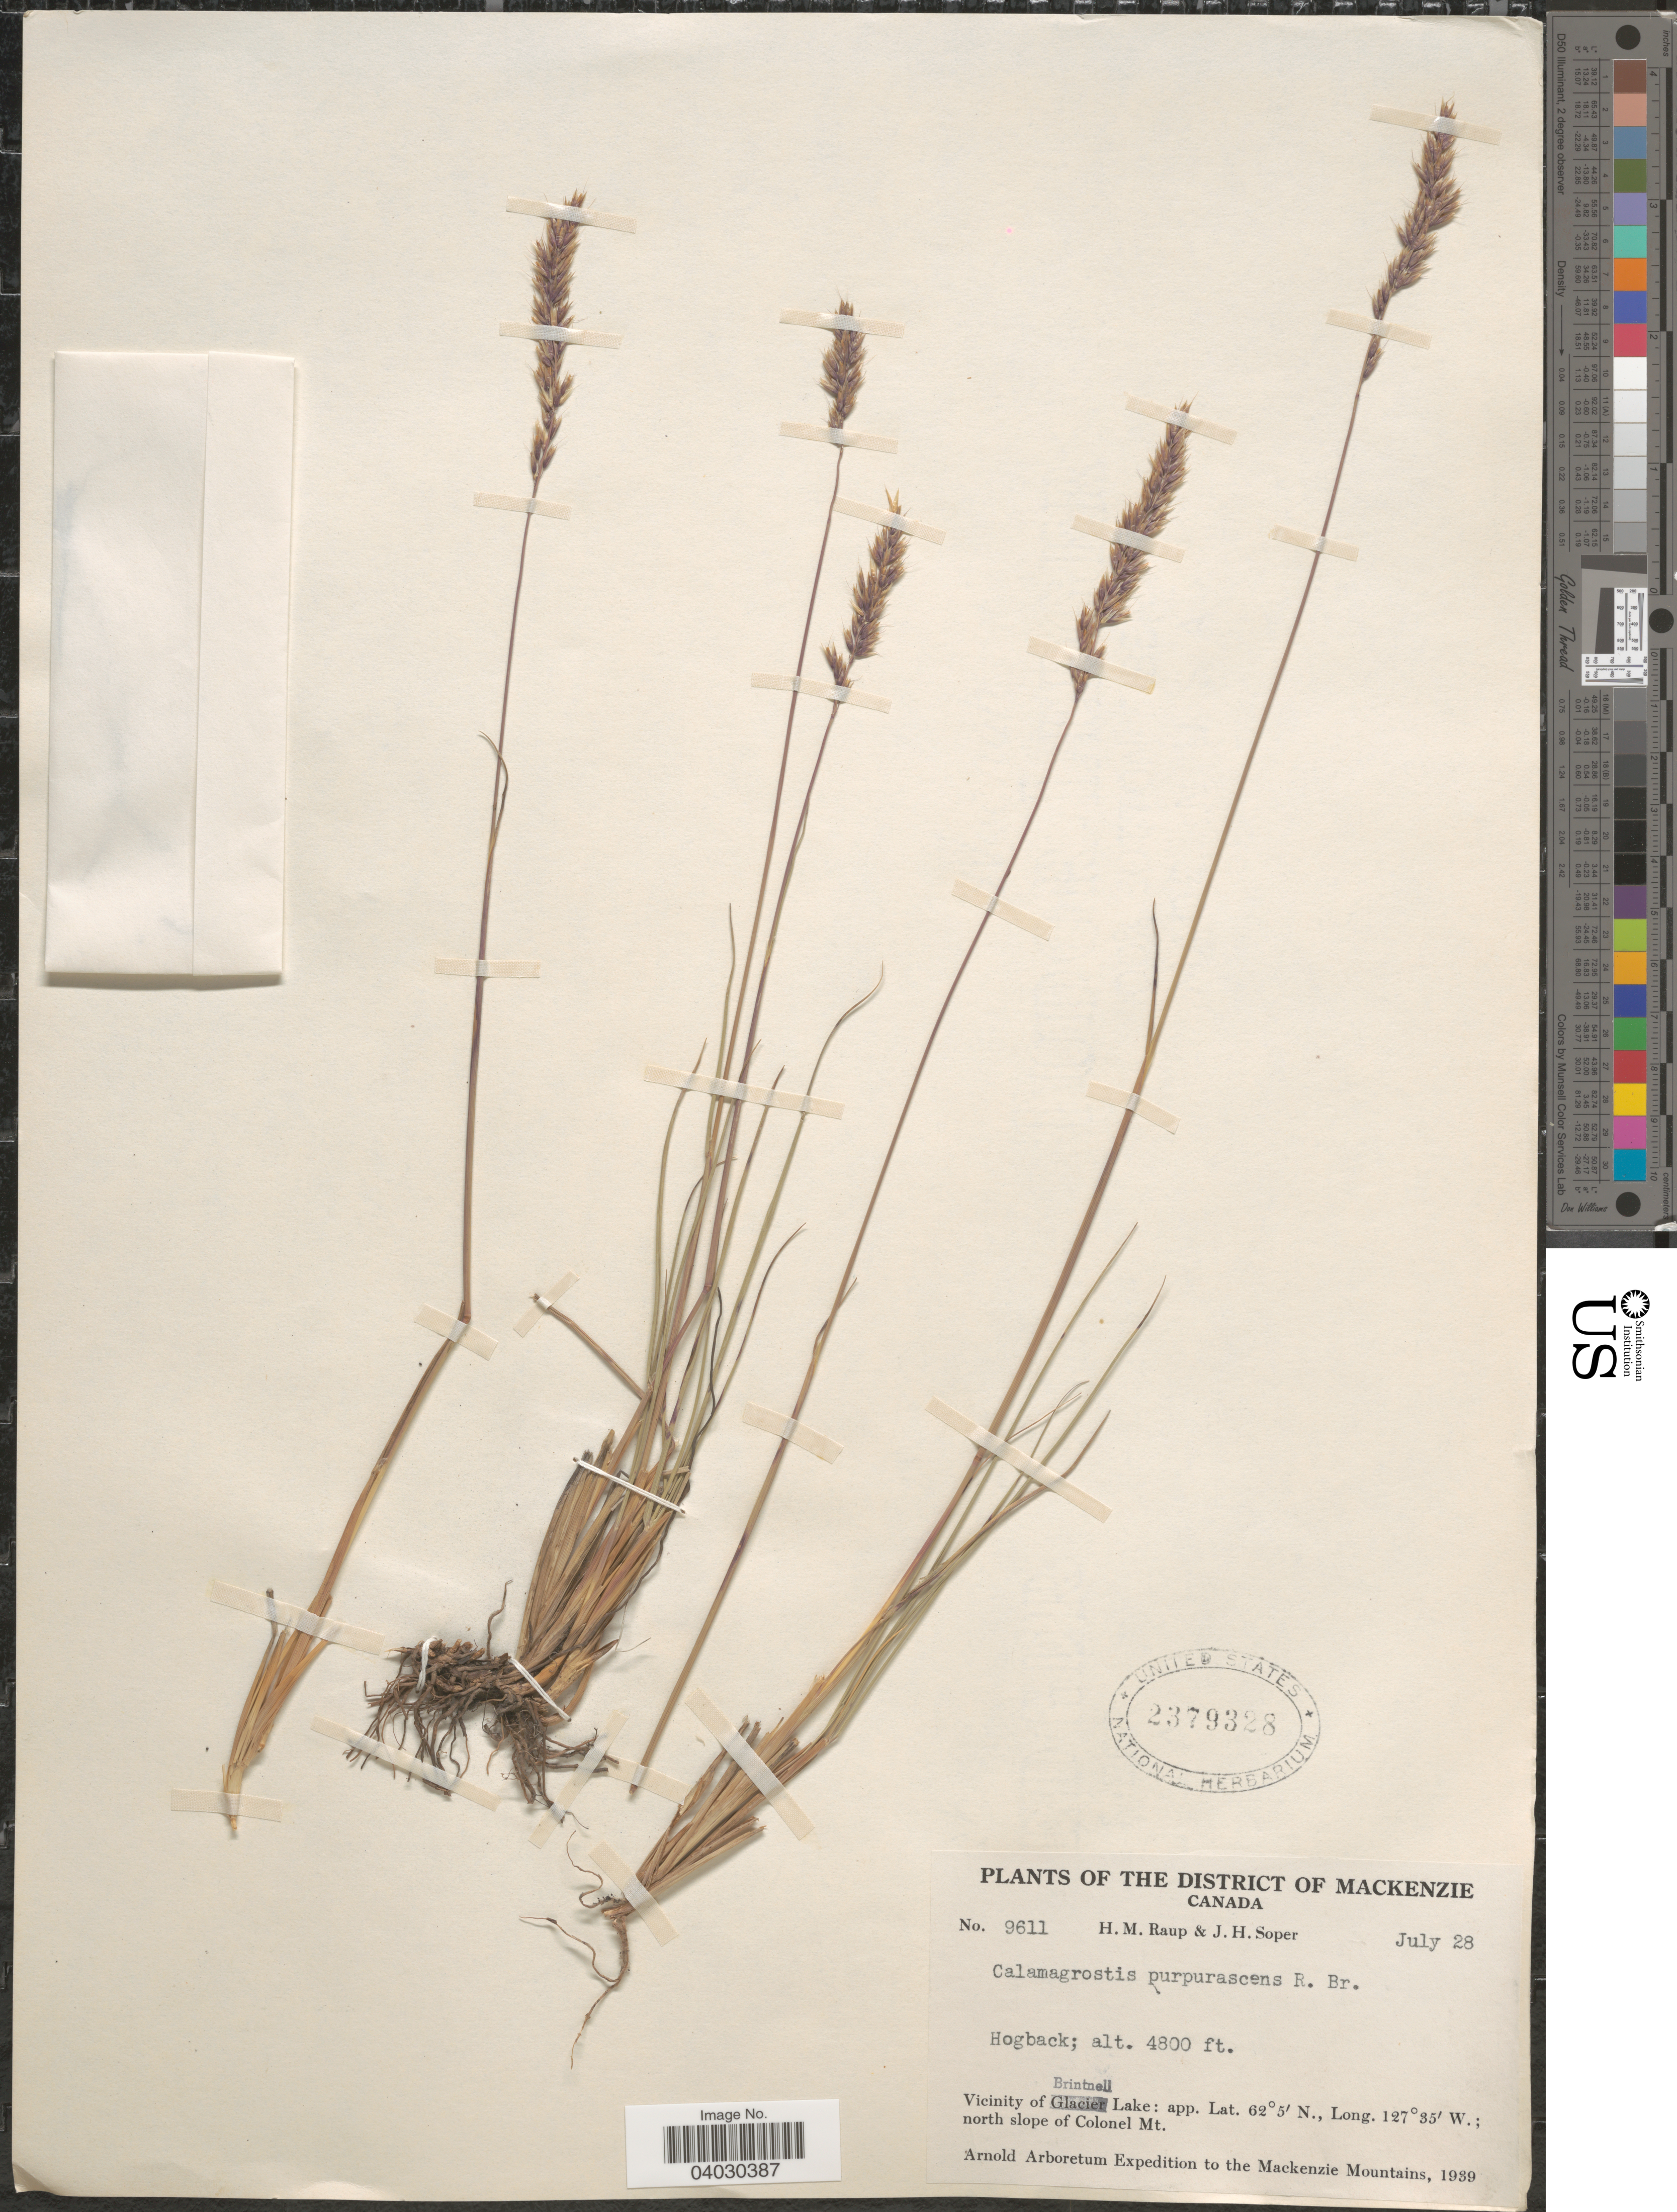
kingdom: Plantae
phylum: Tracheophyta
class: Liliopsida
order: Poales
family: Poaceae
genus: Calamagrostis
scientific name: Calamagrostis purpurascens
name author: R. Br.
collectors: H. Raup & J. H. Soper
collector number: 9611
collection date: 1939-07-28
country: Canada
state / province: Alberta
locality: District of Mackenzie. Hogback. Vicinity of Brintnell Lake: north slope of Colonel Mt. Mackenzie Mountains.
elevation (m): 1463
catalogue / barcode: US 2379328